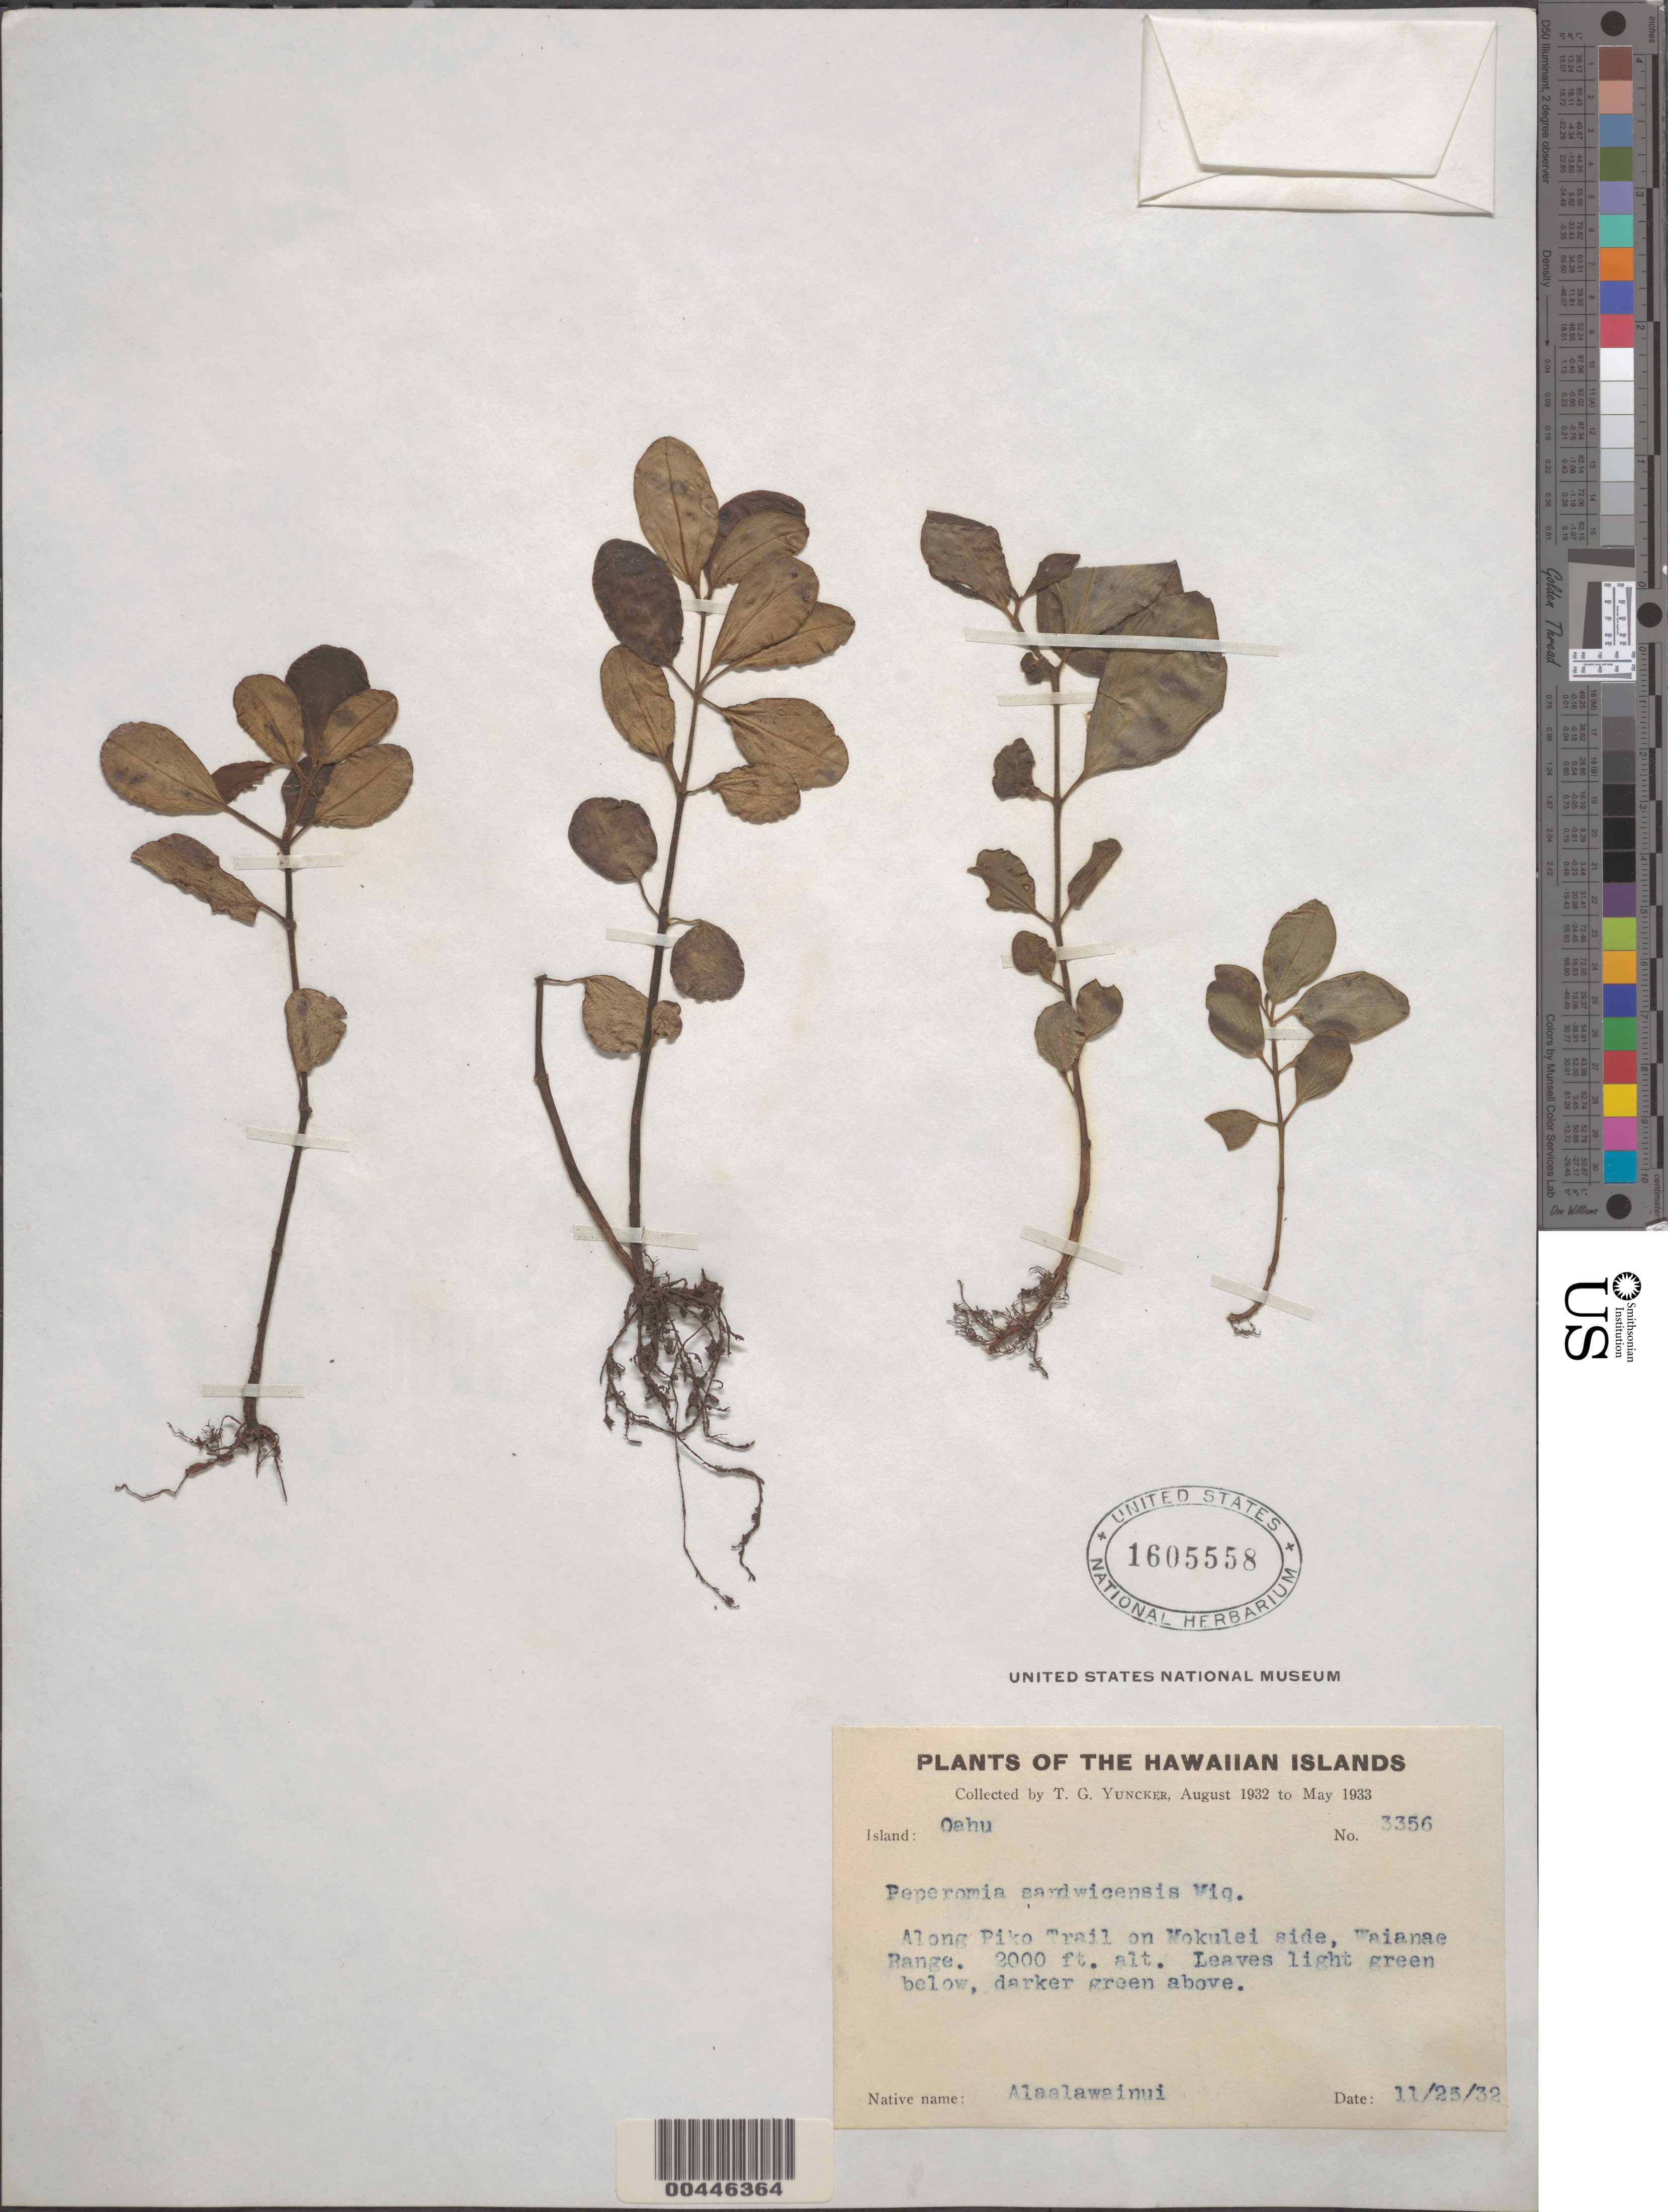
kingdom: Plantae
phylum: Tracheophyta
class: Magnoliopsida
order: Piperales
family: Piperaceae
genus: Peperomia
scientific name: Peperomia sandwicensis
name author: Miq.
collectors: T. G. Yuncker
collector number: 3356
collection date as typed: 25 Nov 1932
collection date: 1932-11-25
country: United States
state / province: Hawaii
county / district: Honolulu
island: Oahu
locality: Along Piko Trail on Mokulei side, Waianae Range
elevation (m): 610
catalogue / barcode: US 1605558